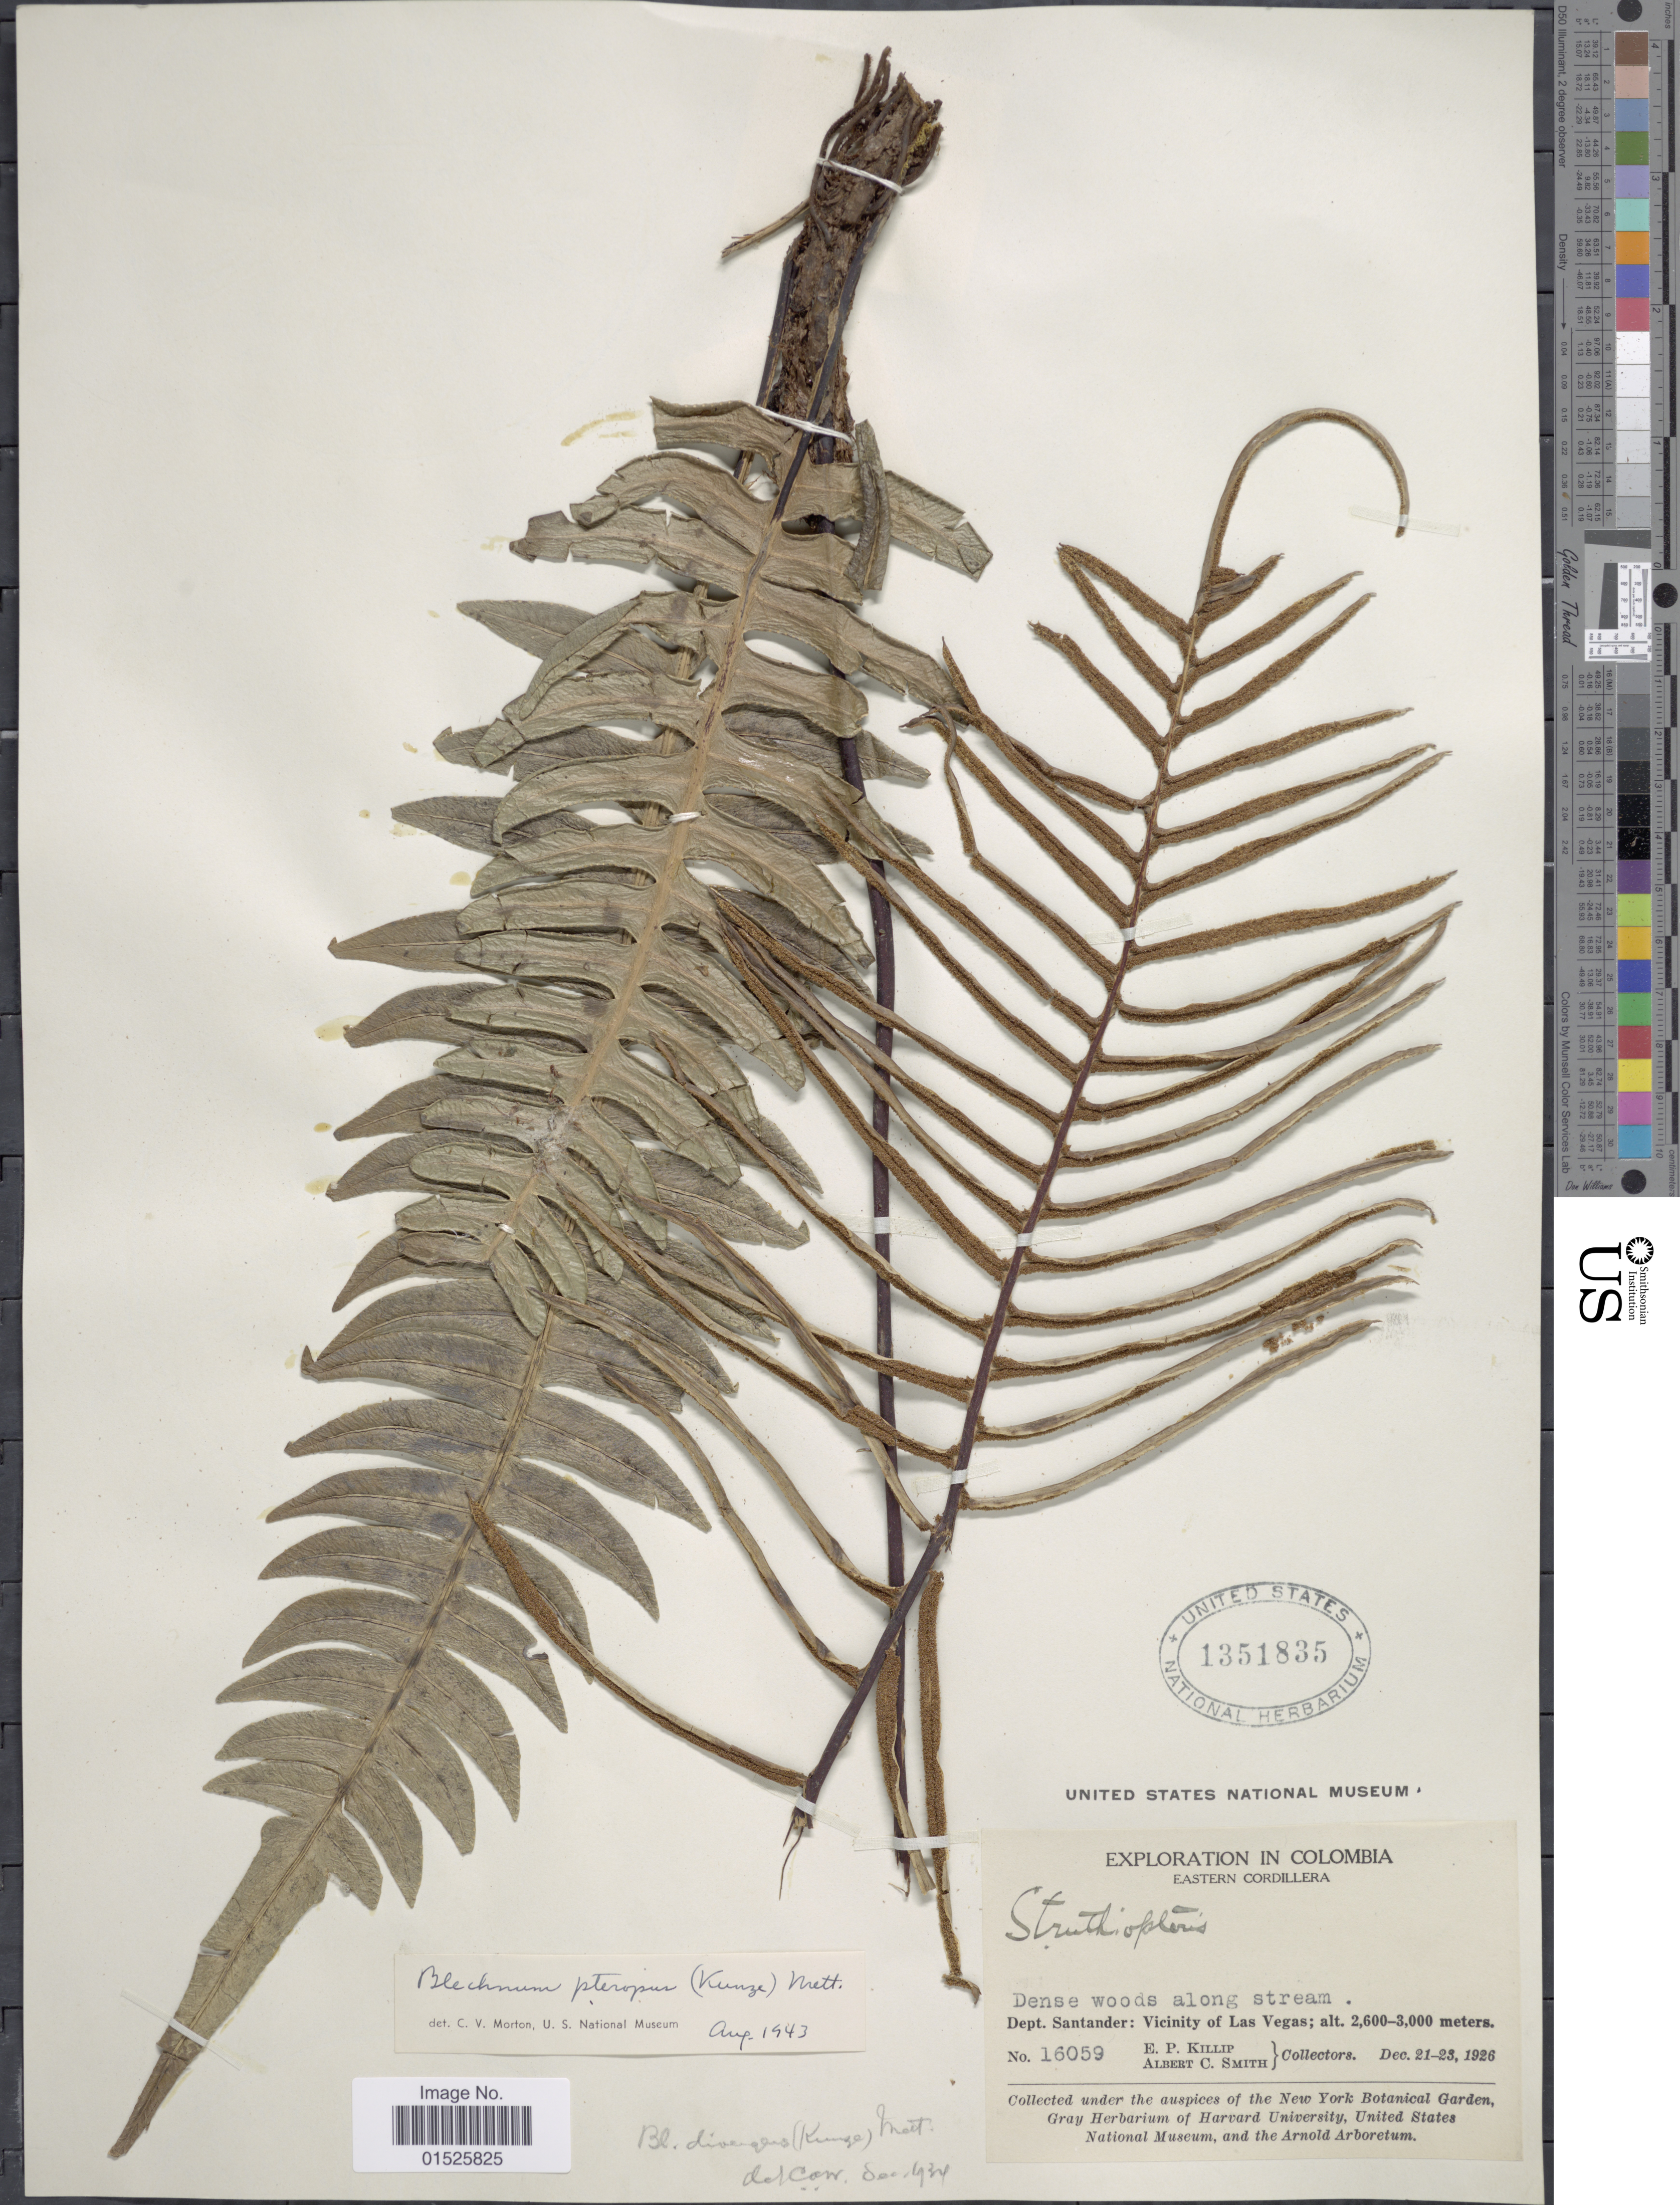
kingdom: Plantae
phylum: Tracheophyta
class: Polypodiopsida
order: Polypodiales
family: Blechnaceae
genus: Blechnum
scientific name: Blechnum divergens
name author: (Kunze) Mett.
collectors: E. P. Killip & A. C. Smith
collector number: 16059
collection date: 1926-12-21/1926-12-23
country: Colombia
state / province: Santander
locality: Eastern Cordillera. Vicinity of Las Vegas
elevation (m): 2600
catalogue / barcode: US 1351835